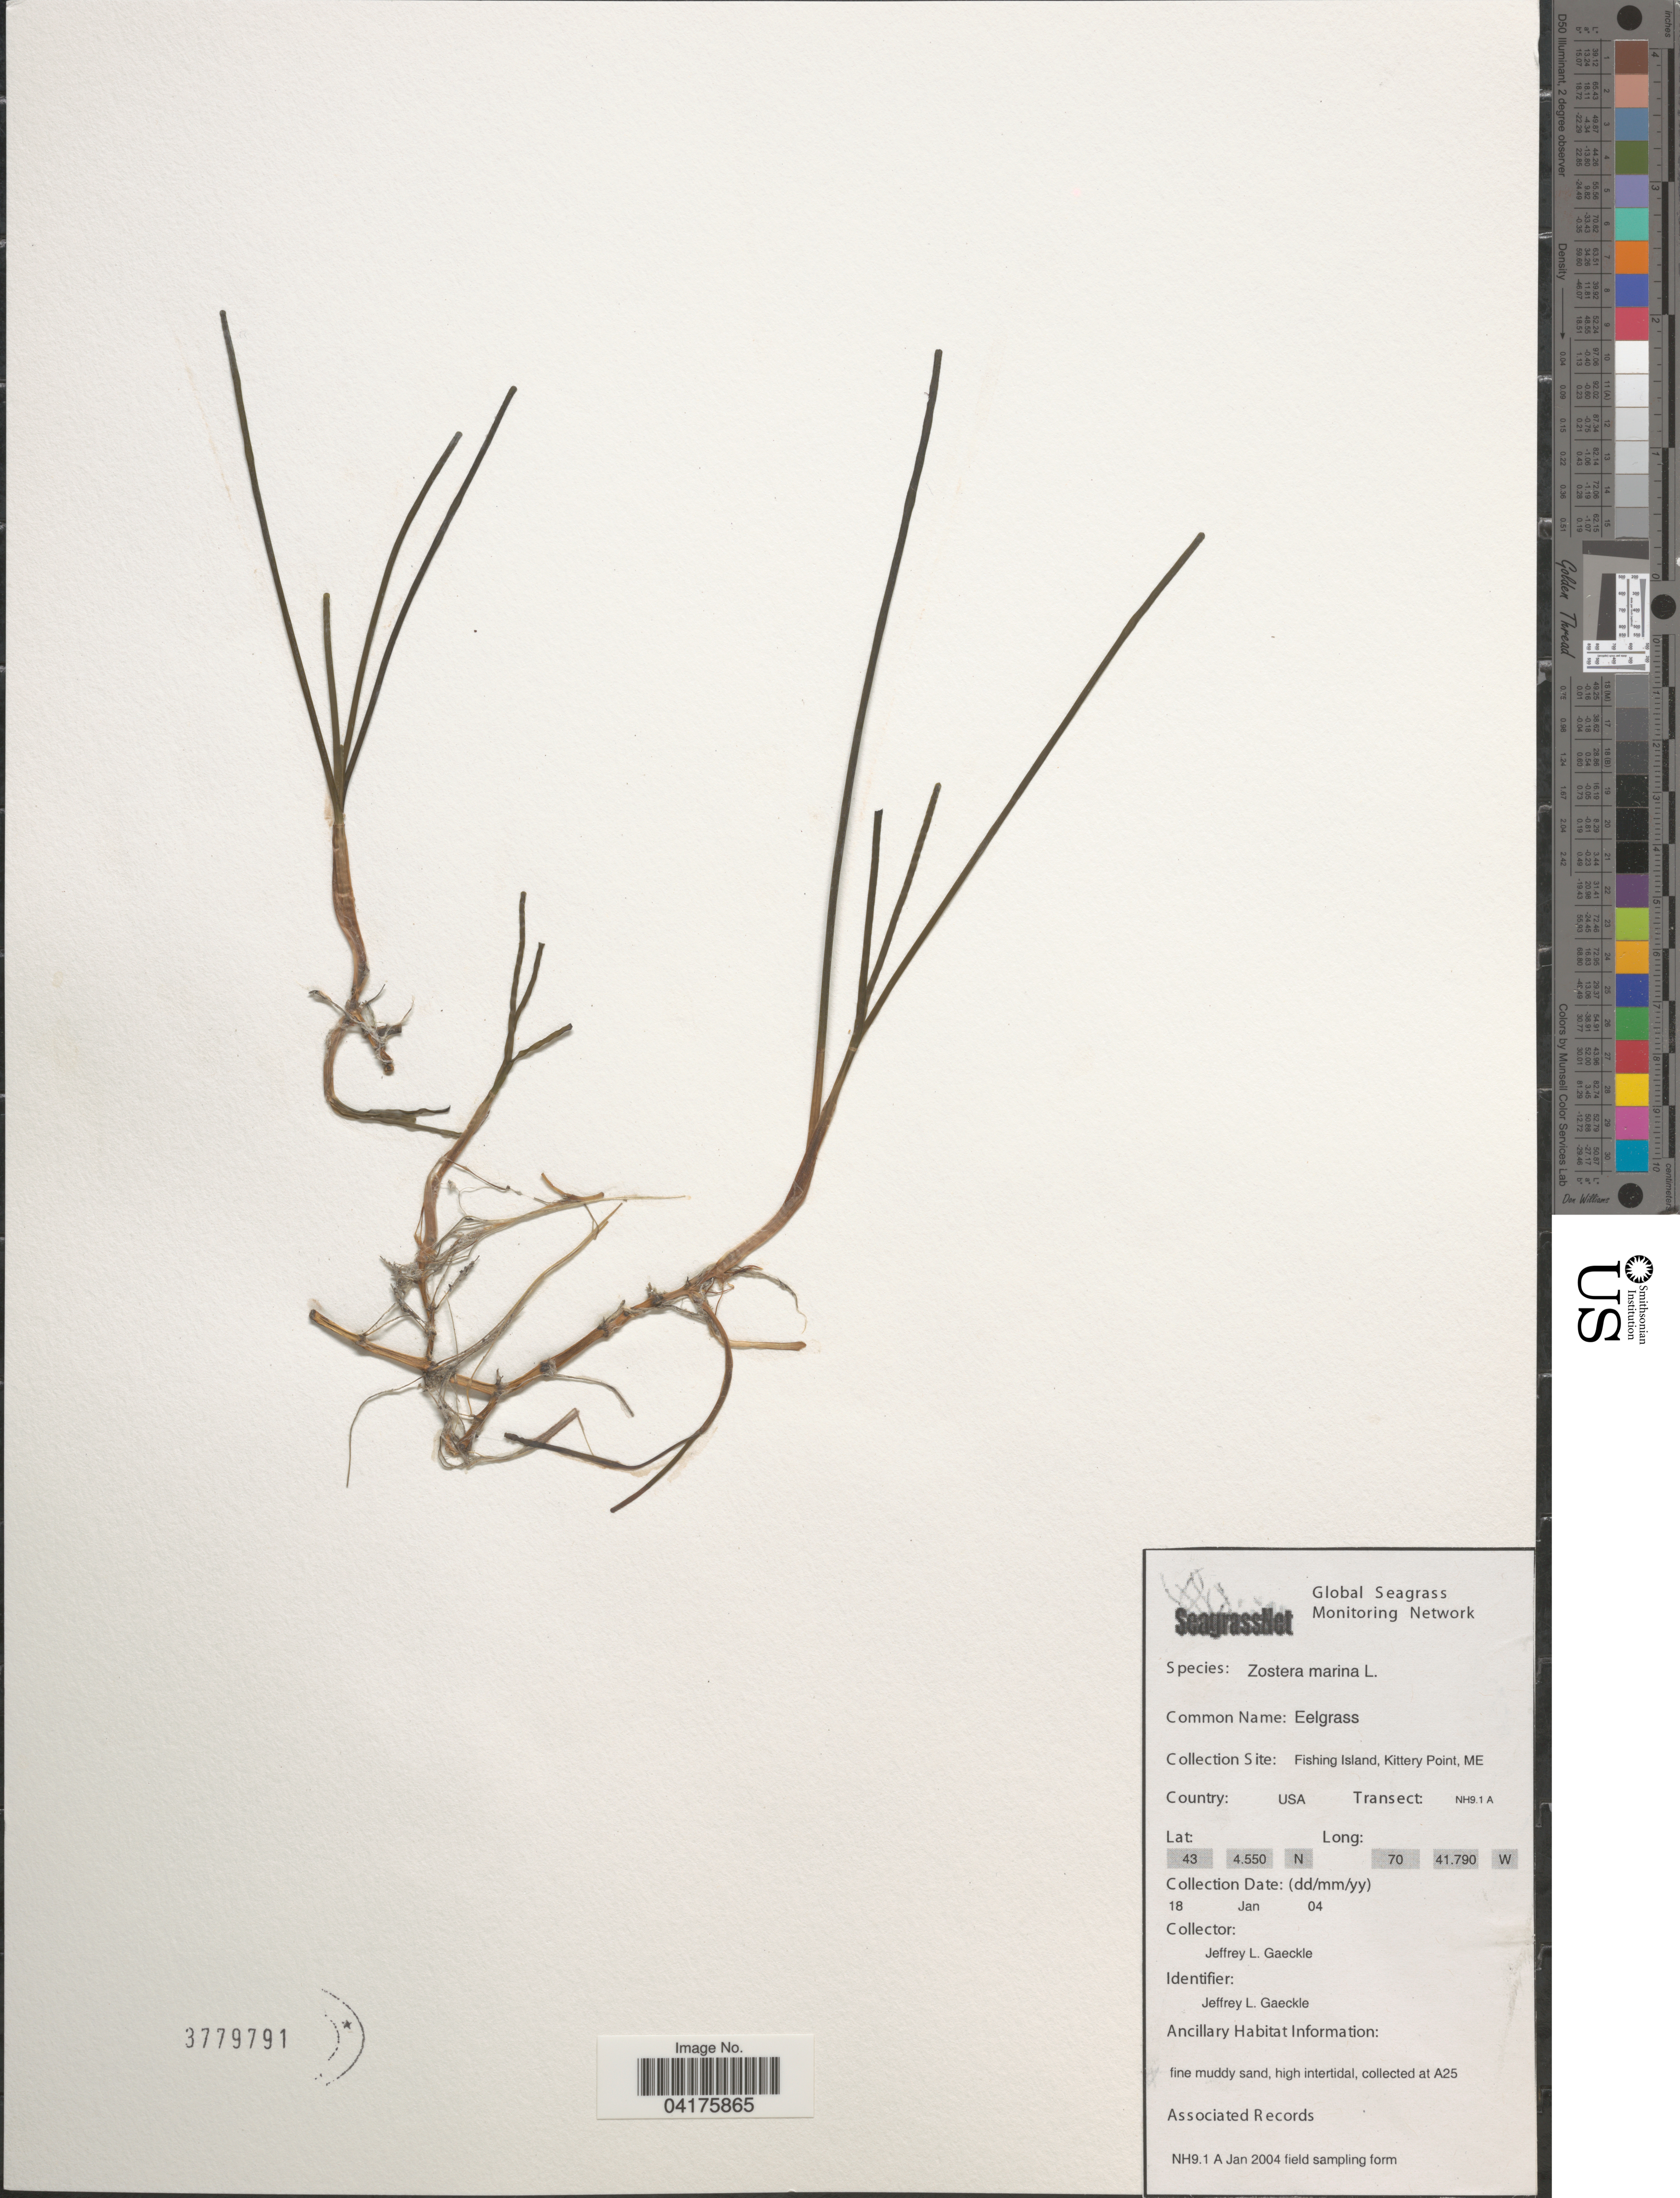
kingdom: Plantae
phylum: Tracheophyta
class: Liliopsida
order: Alismatales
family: Zosteraceae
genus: Zostera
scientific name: Zostera marina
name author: L.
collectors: J. Gaeckle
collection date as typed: Transcribed d/m/y: 18/1/4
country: United States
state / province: Maine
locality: Fishing Island, Kittery Point.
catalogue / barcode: US 3779791